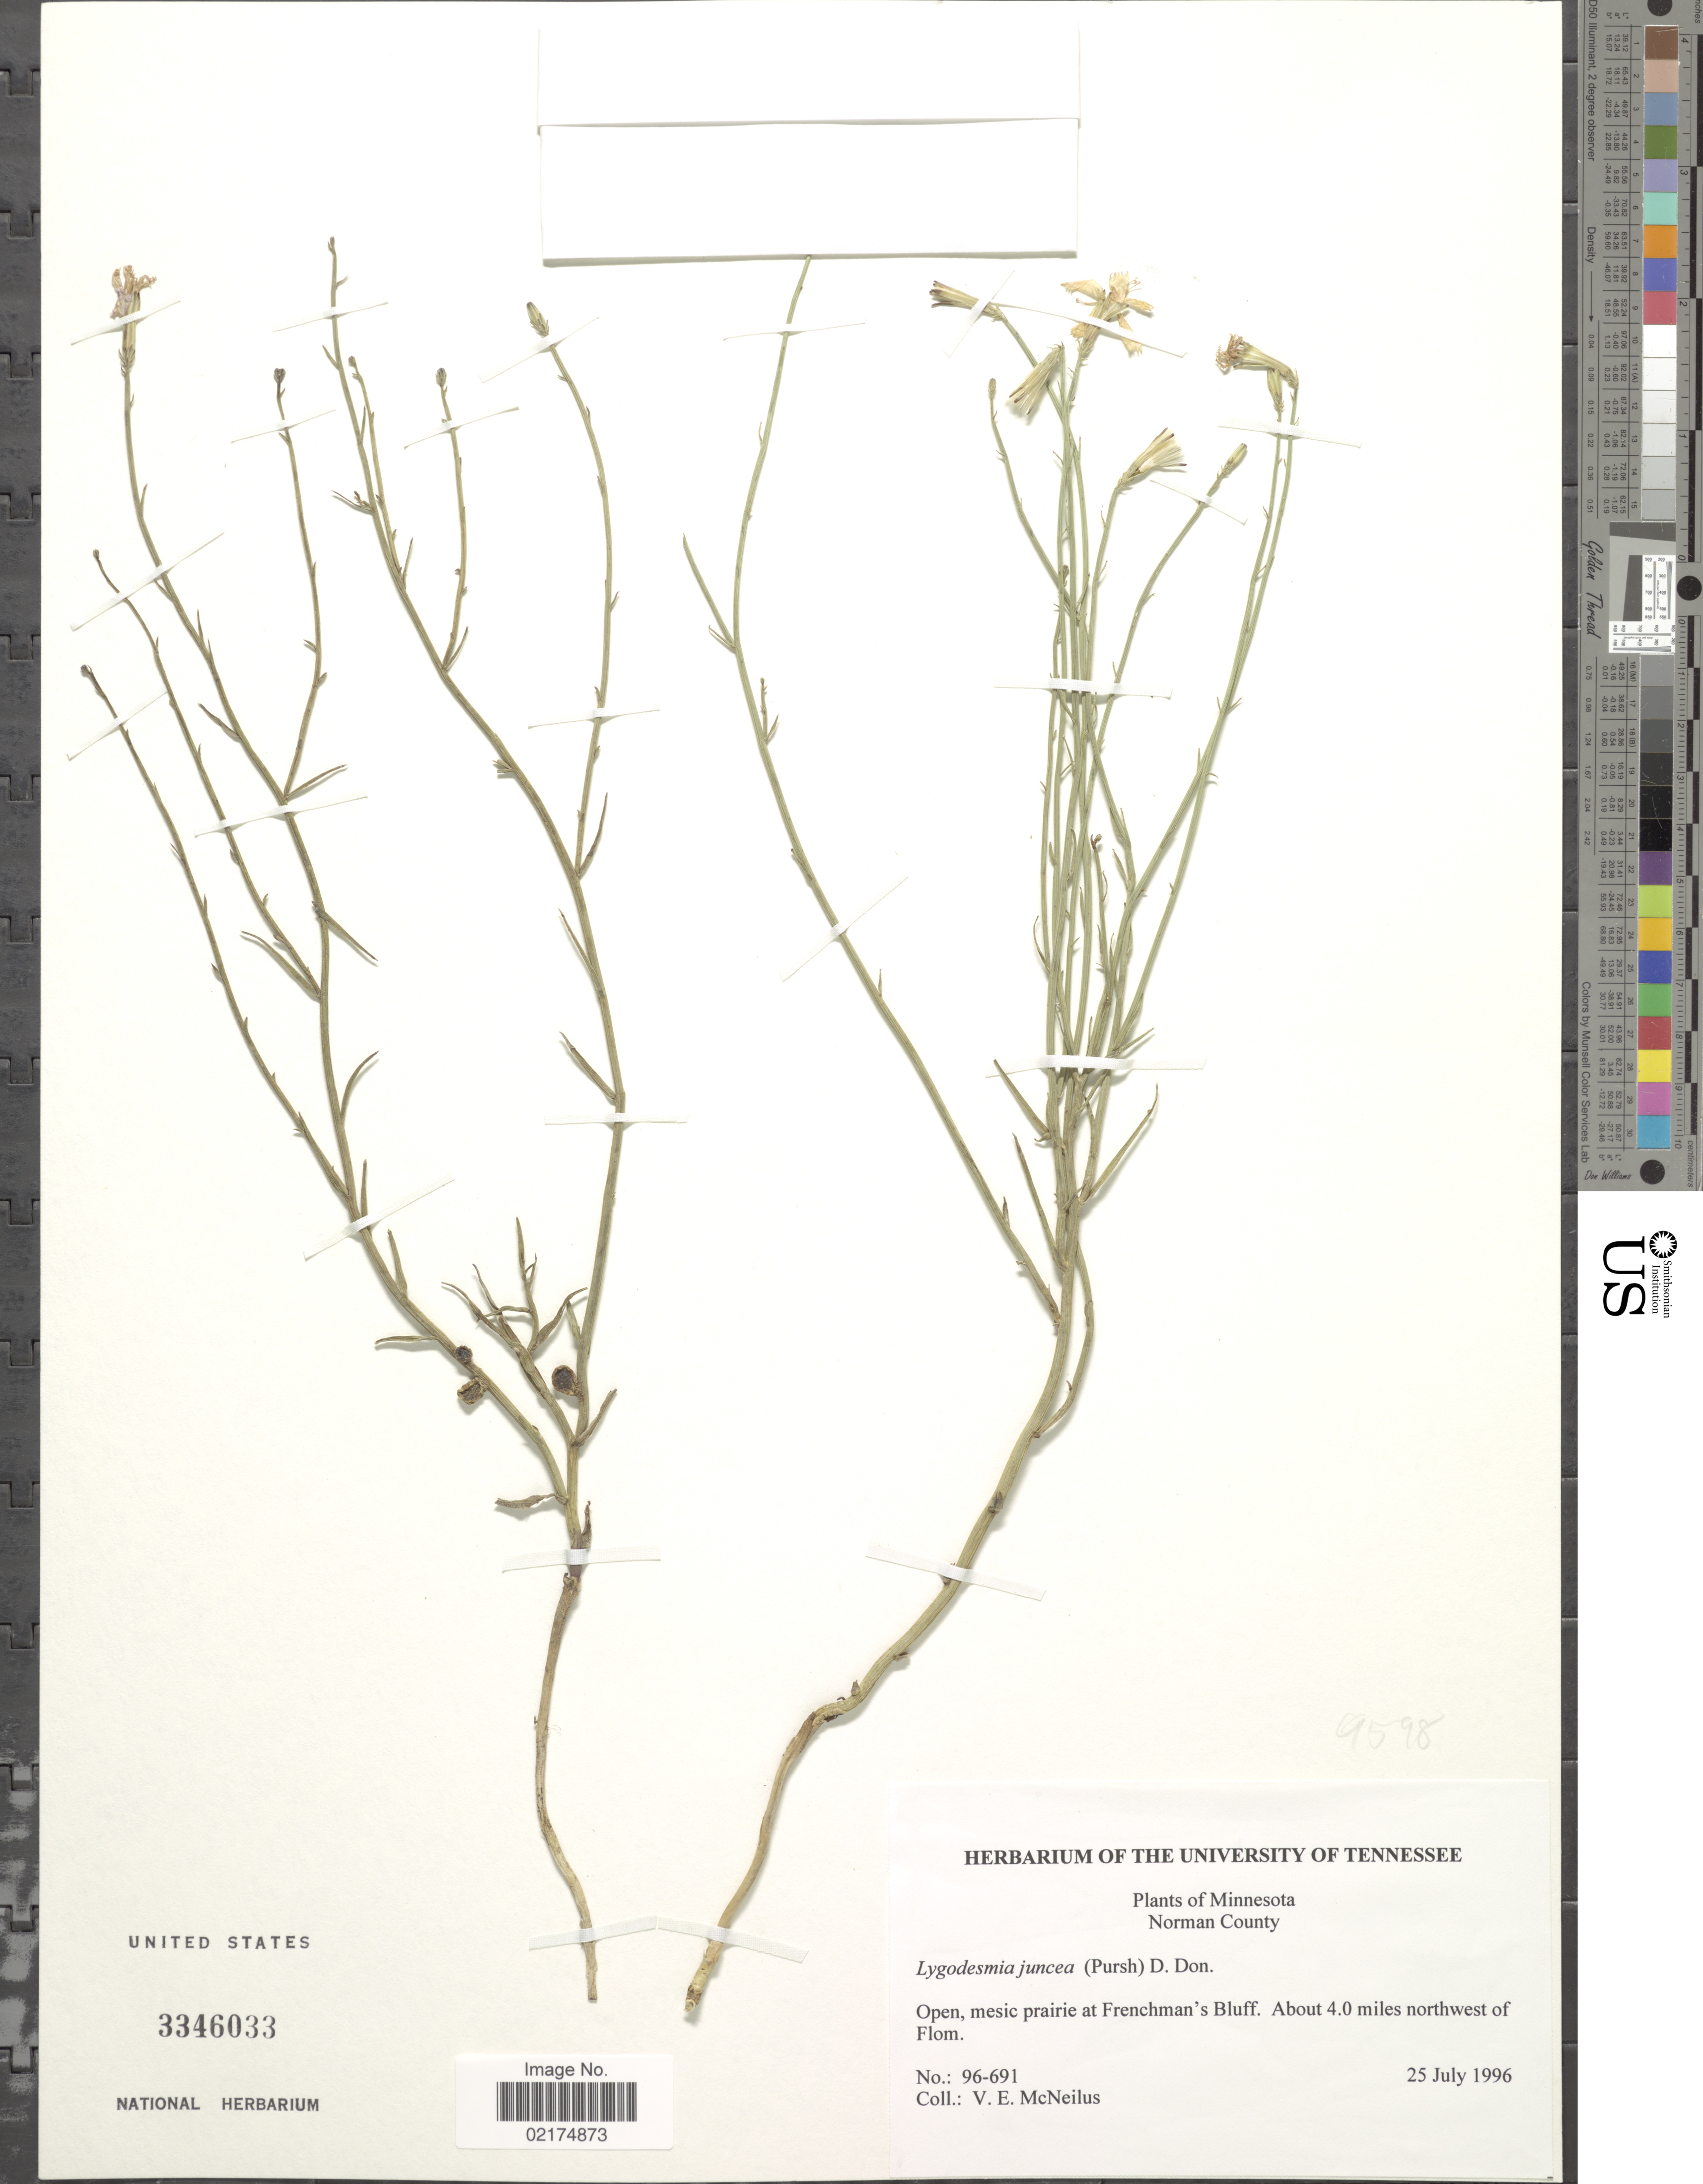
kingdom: Plantae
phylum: Tracheophyta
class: Magnoliopsida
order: Asterales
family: Asteraceae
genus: Lygodesmia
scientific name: Lygodesmia juncea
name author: D. Don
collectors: V. Mcneilus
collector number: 96-691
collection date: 1996-07-25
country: United States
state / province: Minnesota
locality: Norman County, Open, mesic prairie at Frenchman's Bluff. About 4.0 miles northwest of Flom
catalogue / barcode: US 3346033